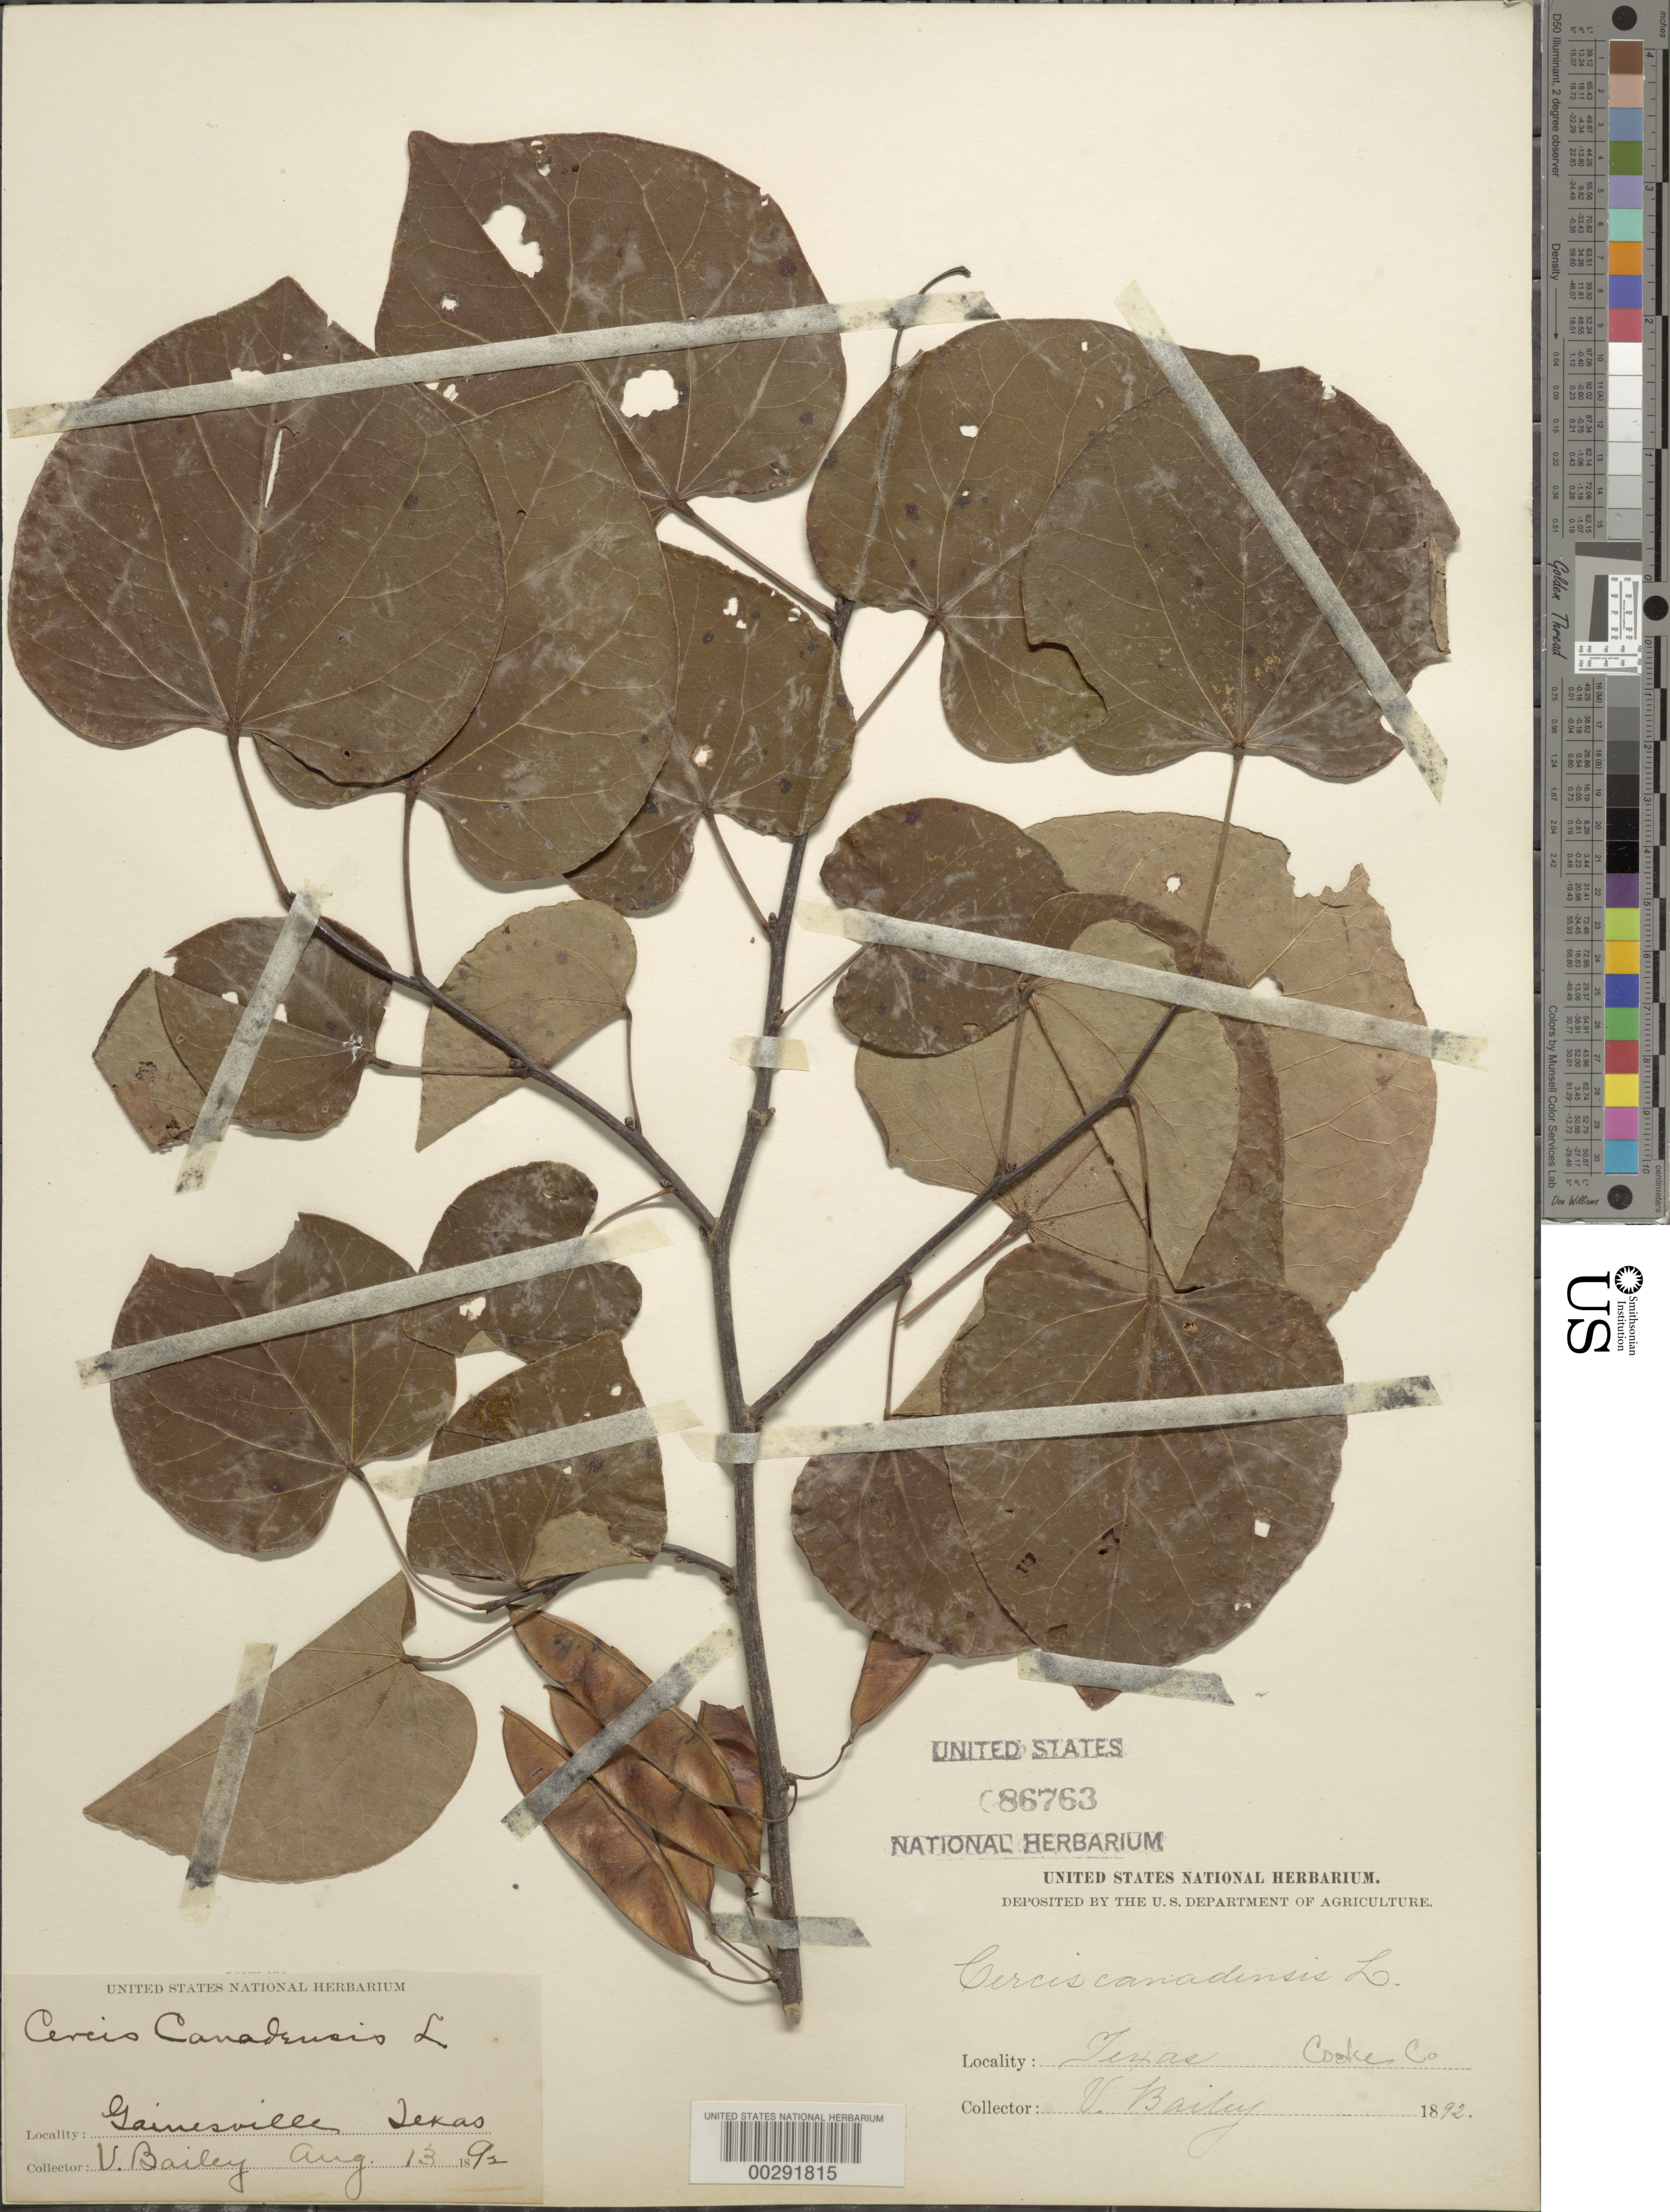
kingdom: Plantae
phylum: Tracheophyta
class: Magnoliopsida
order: Fabales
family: Fabaceae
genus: Cercis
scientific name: Cercis canadensis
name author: L.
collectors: V. O. Bailey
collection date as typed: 13 Aug 1892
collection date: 1892-08-13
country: United States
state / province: Texas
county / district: Cooke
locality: Gainesville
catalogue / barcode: US 86763